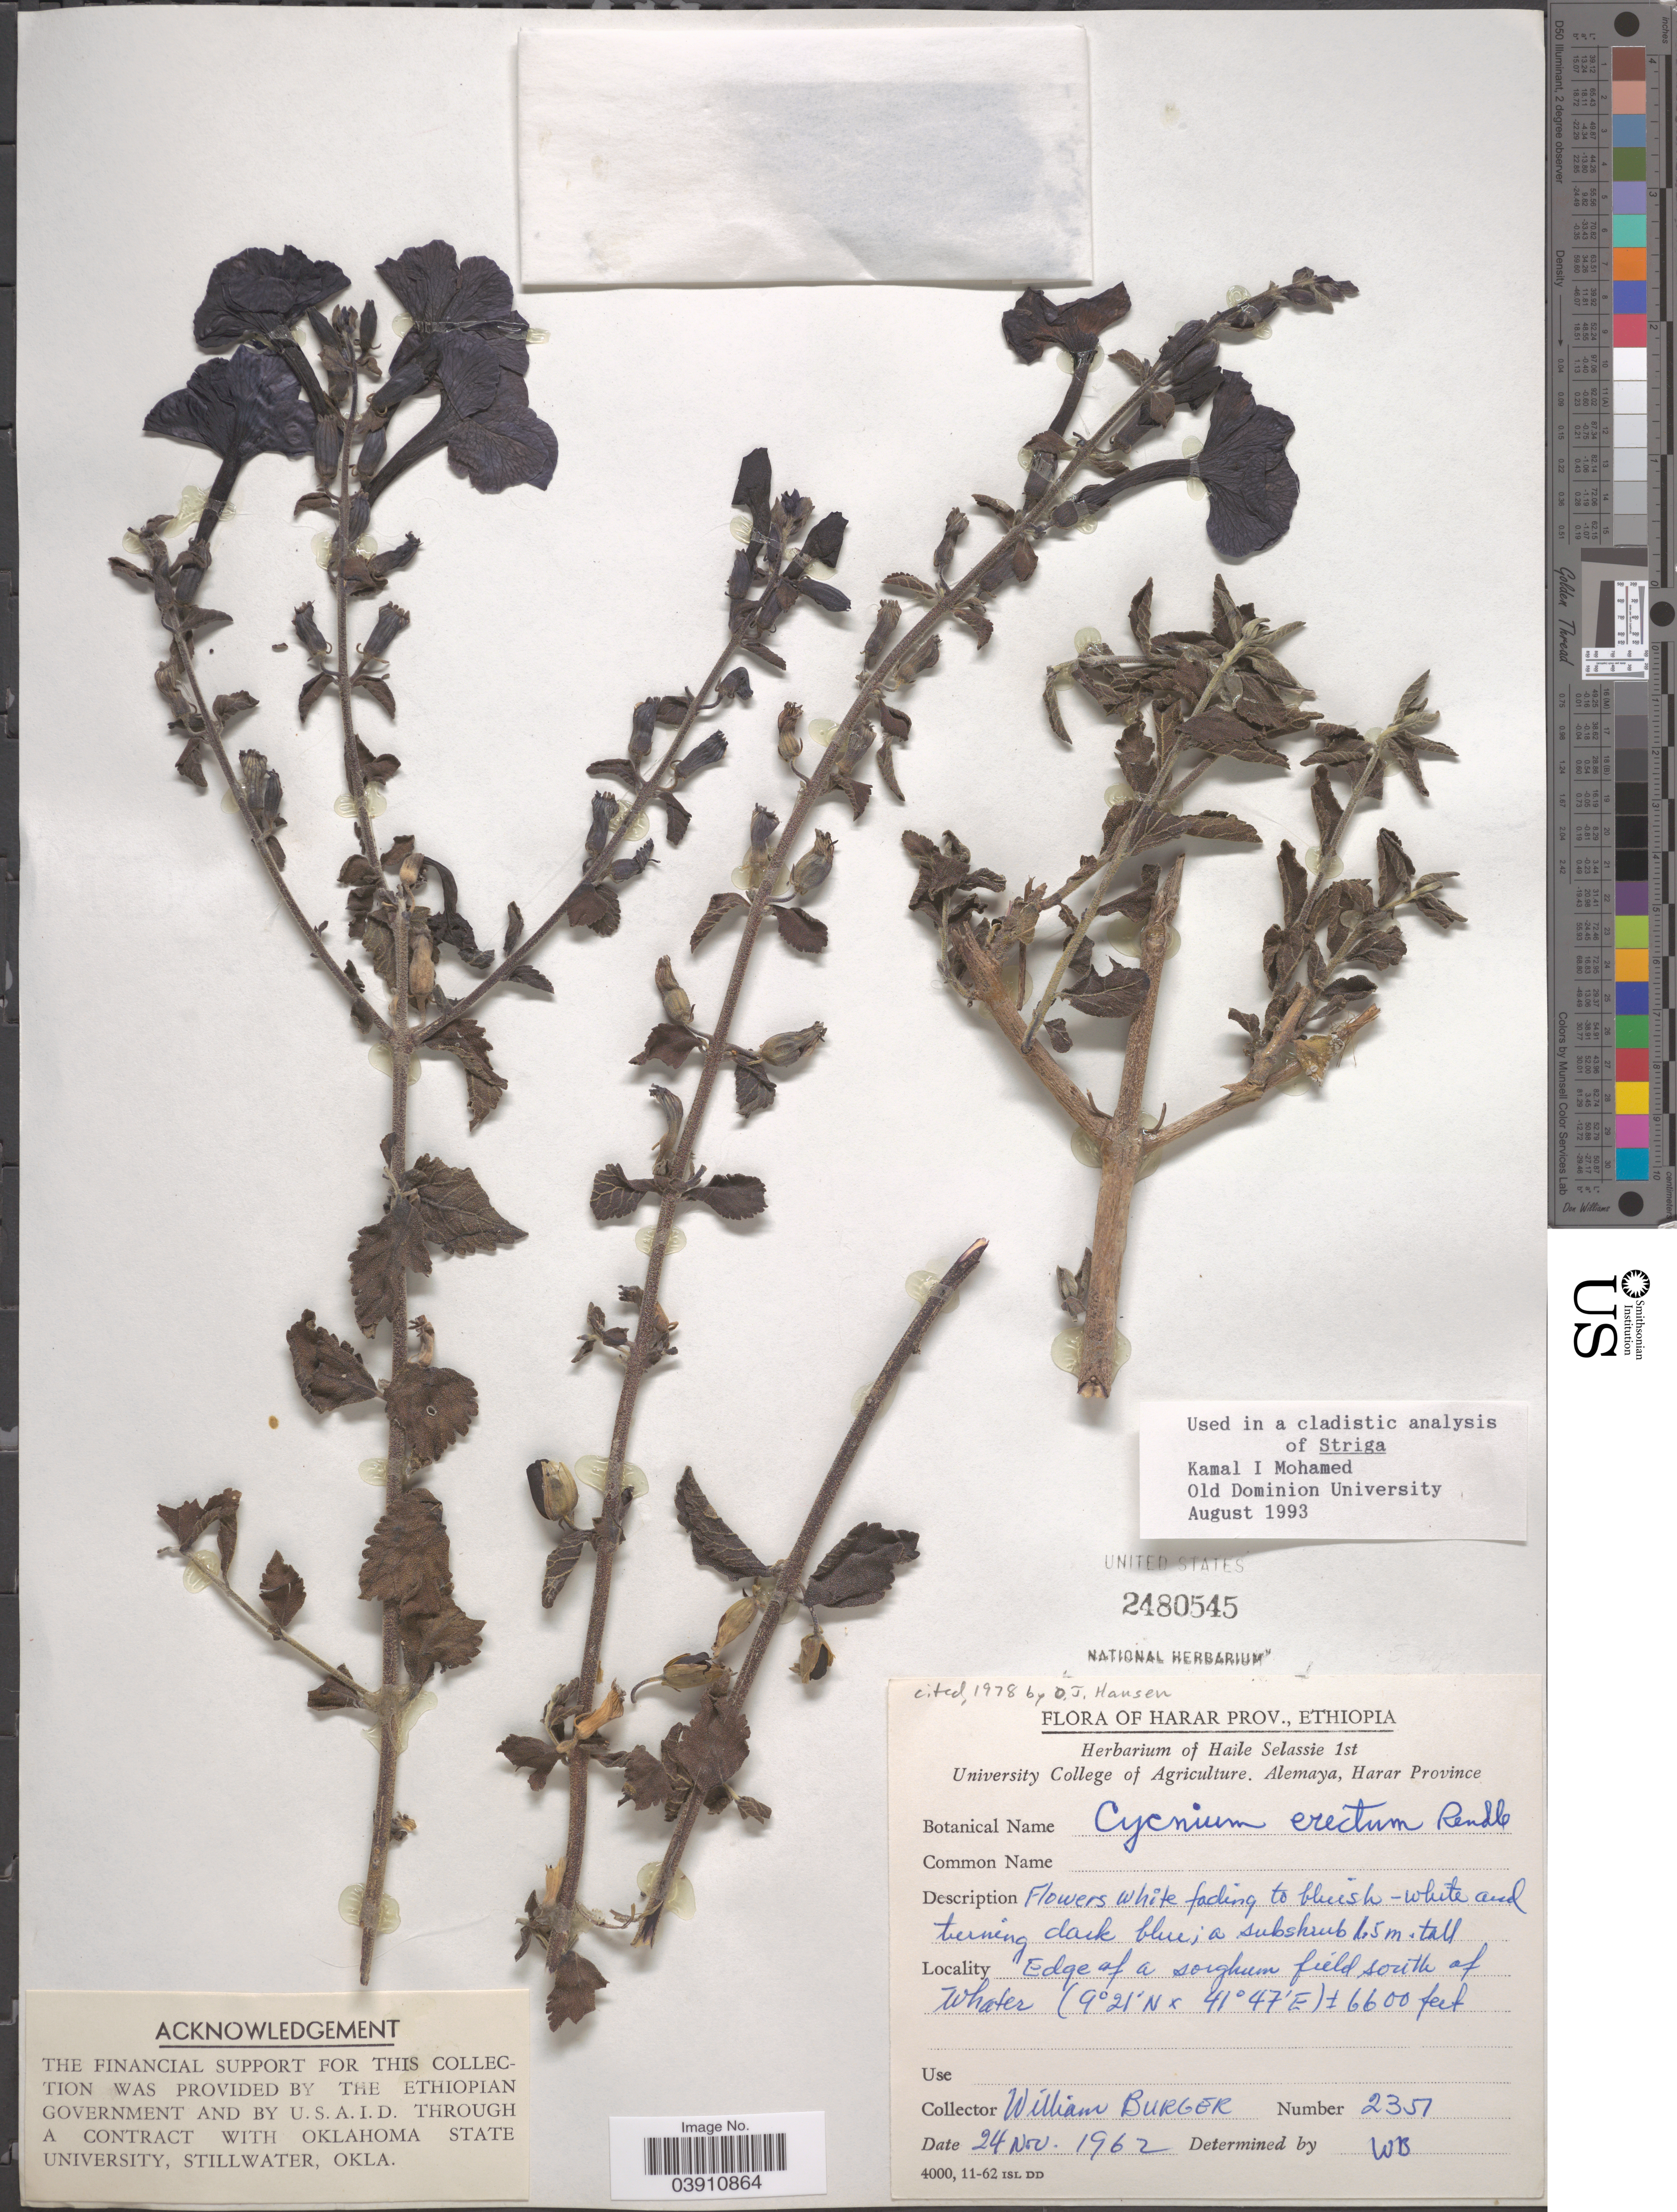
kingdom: Plantae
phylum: Tracheophyta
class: Magnoliopsida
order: Lamiales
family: Orobanchaceae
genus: Cycnium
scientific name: Cycnium erectum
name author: Rendle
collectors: W. Burger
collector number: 2351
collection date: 1962-11-24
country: Ethiopia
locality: Harar Prov. Edge of a sorghum field south of Whater.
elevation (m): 2012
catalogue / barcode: US 2480545